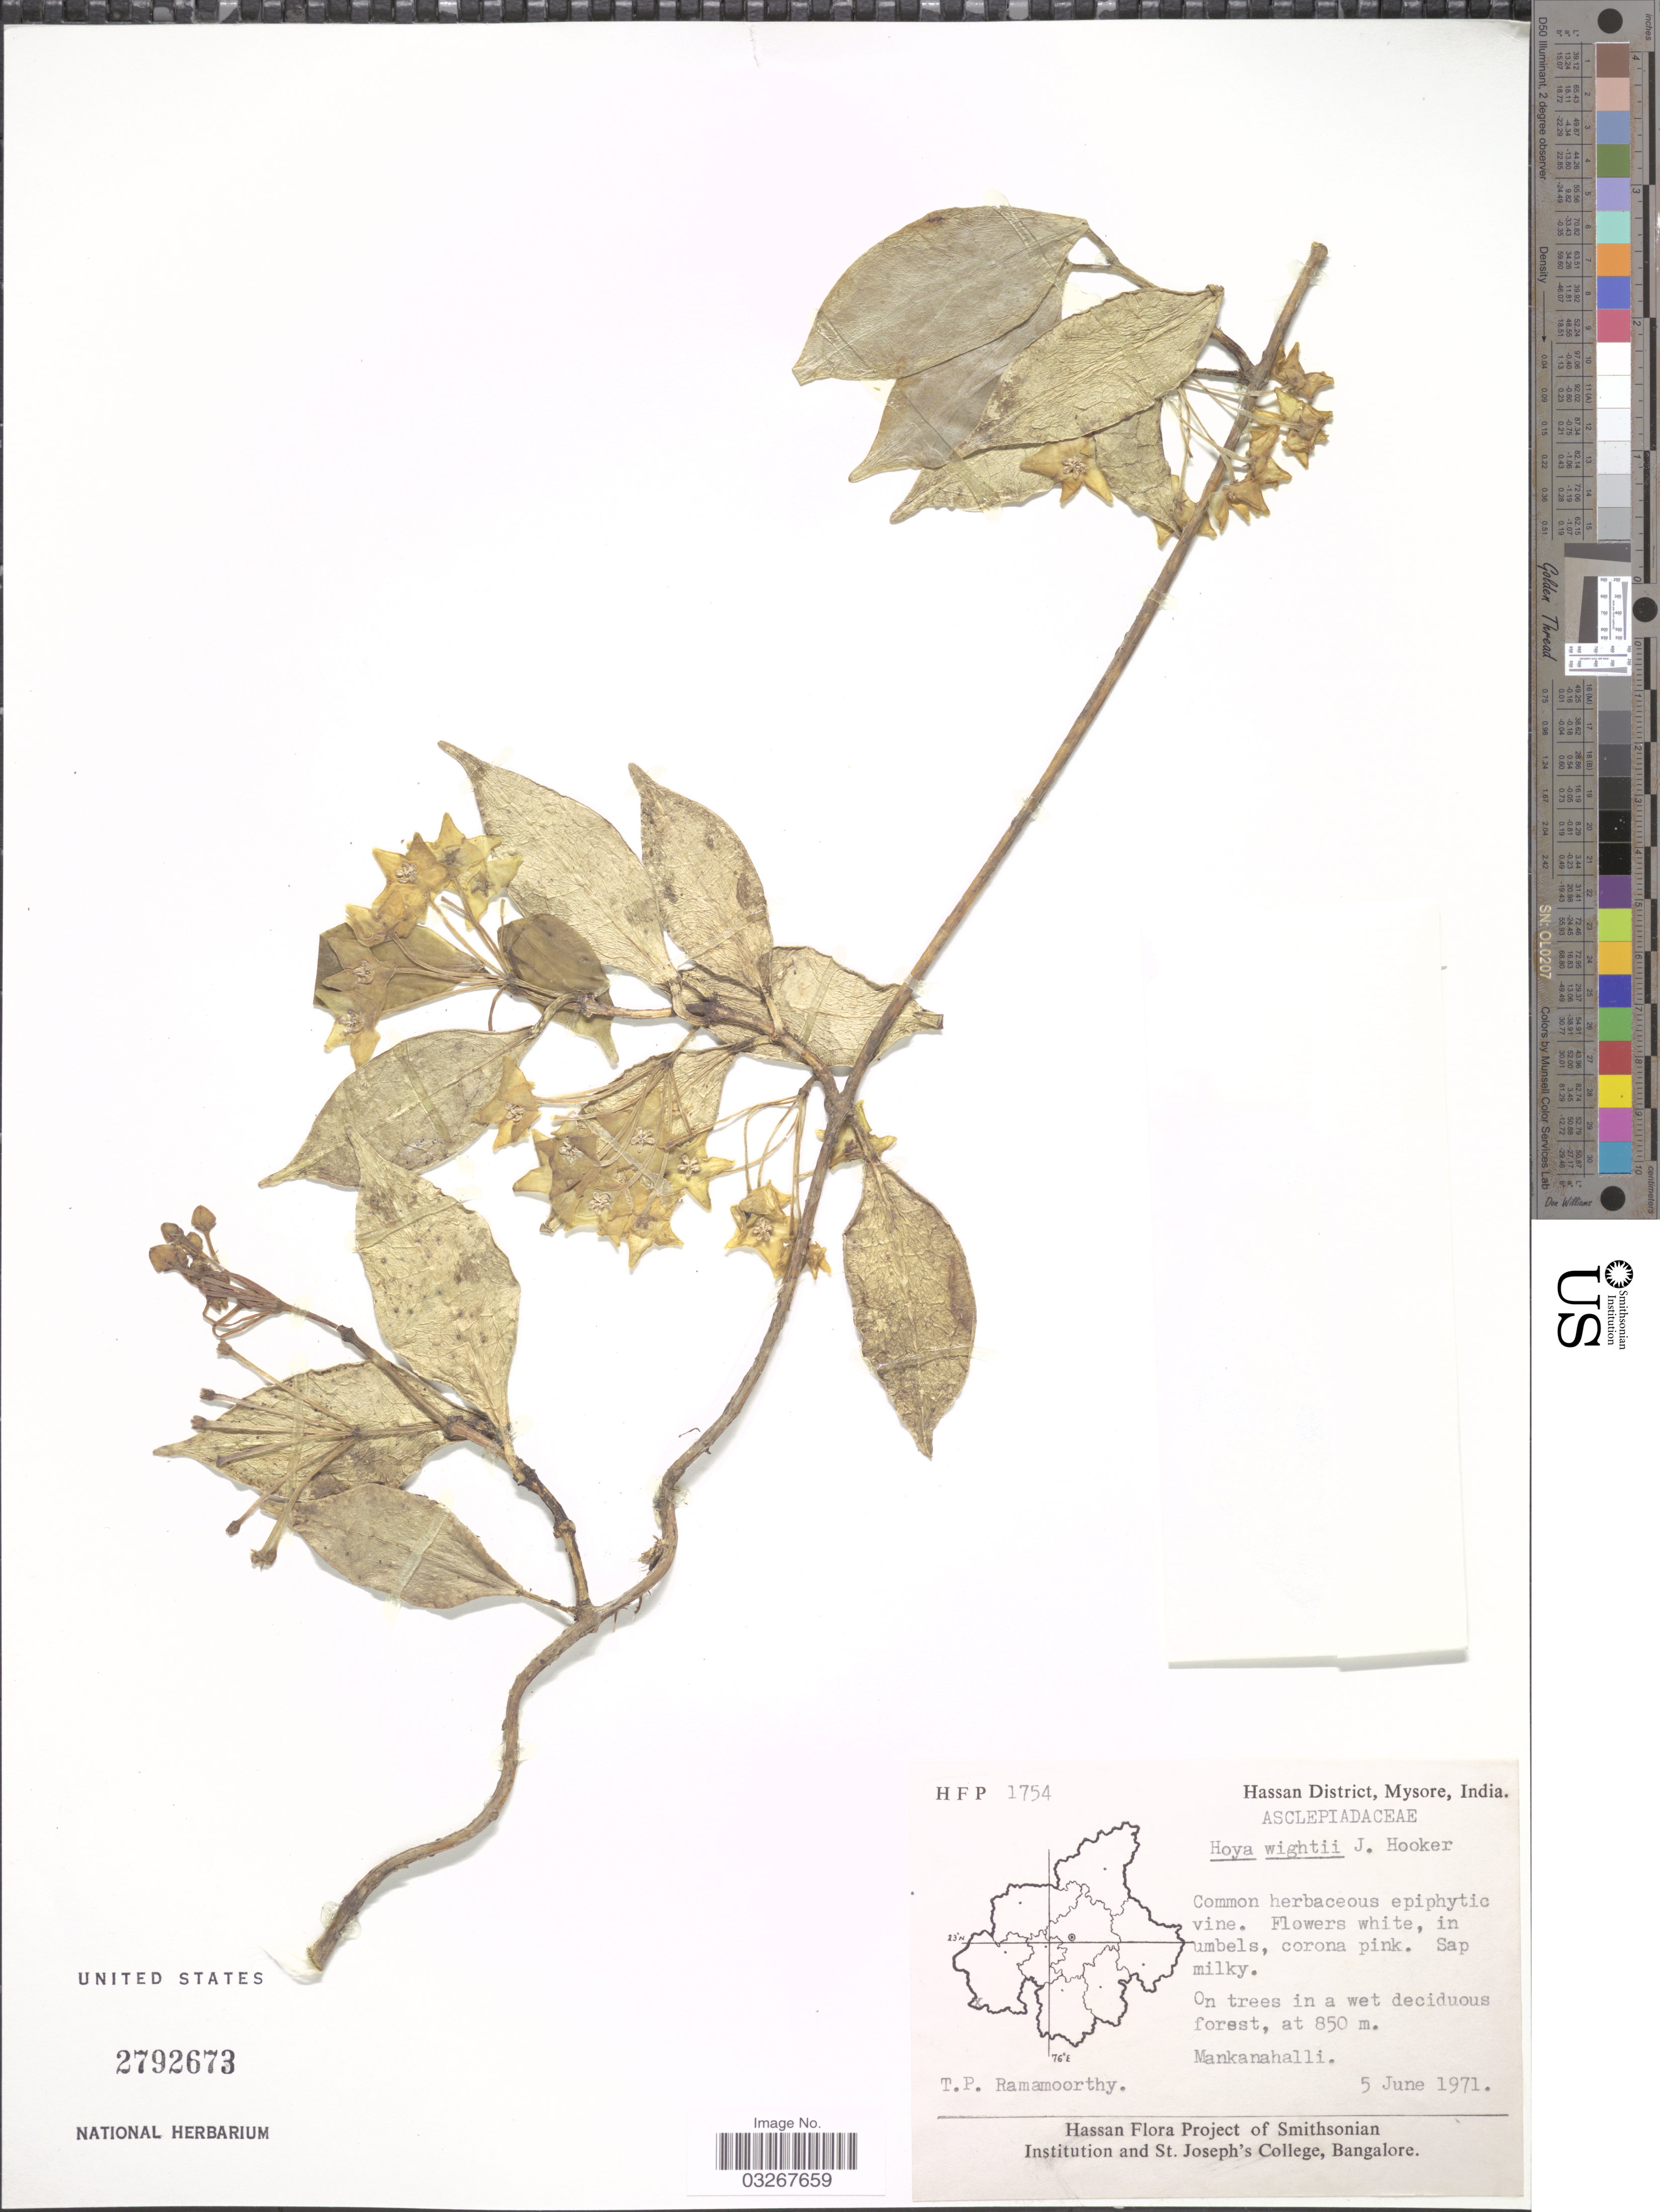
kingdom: Plantae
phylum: Tracheophyta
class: Magnoliopsida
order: Gentianales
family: Apocynaceae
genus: Hoya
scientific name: Hoya wightii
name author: Hook. f.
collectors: T. P. Ramamoorthy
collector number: HFP1754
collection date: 1971-06-05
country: India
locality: Hassan District, Mysore, Makanhalli.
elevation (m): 850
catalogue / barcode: US 2792673